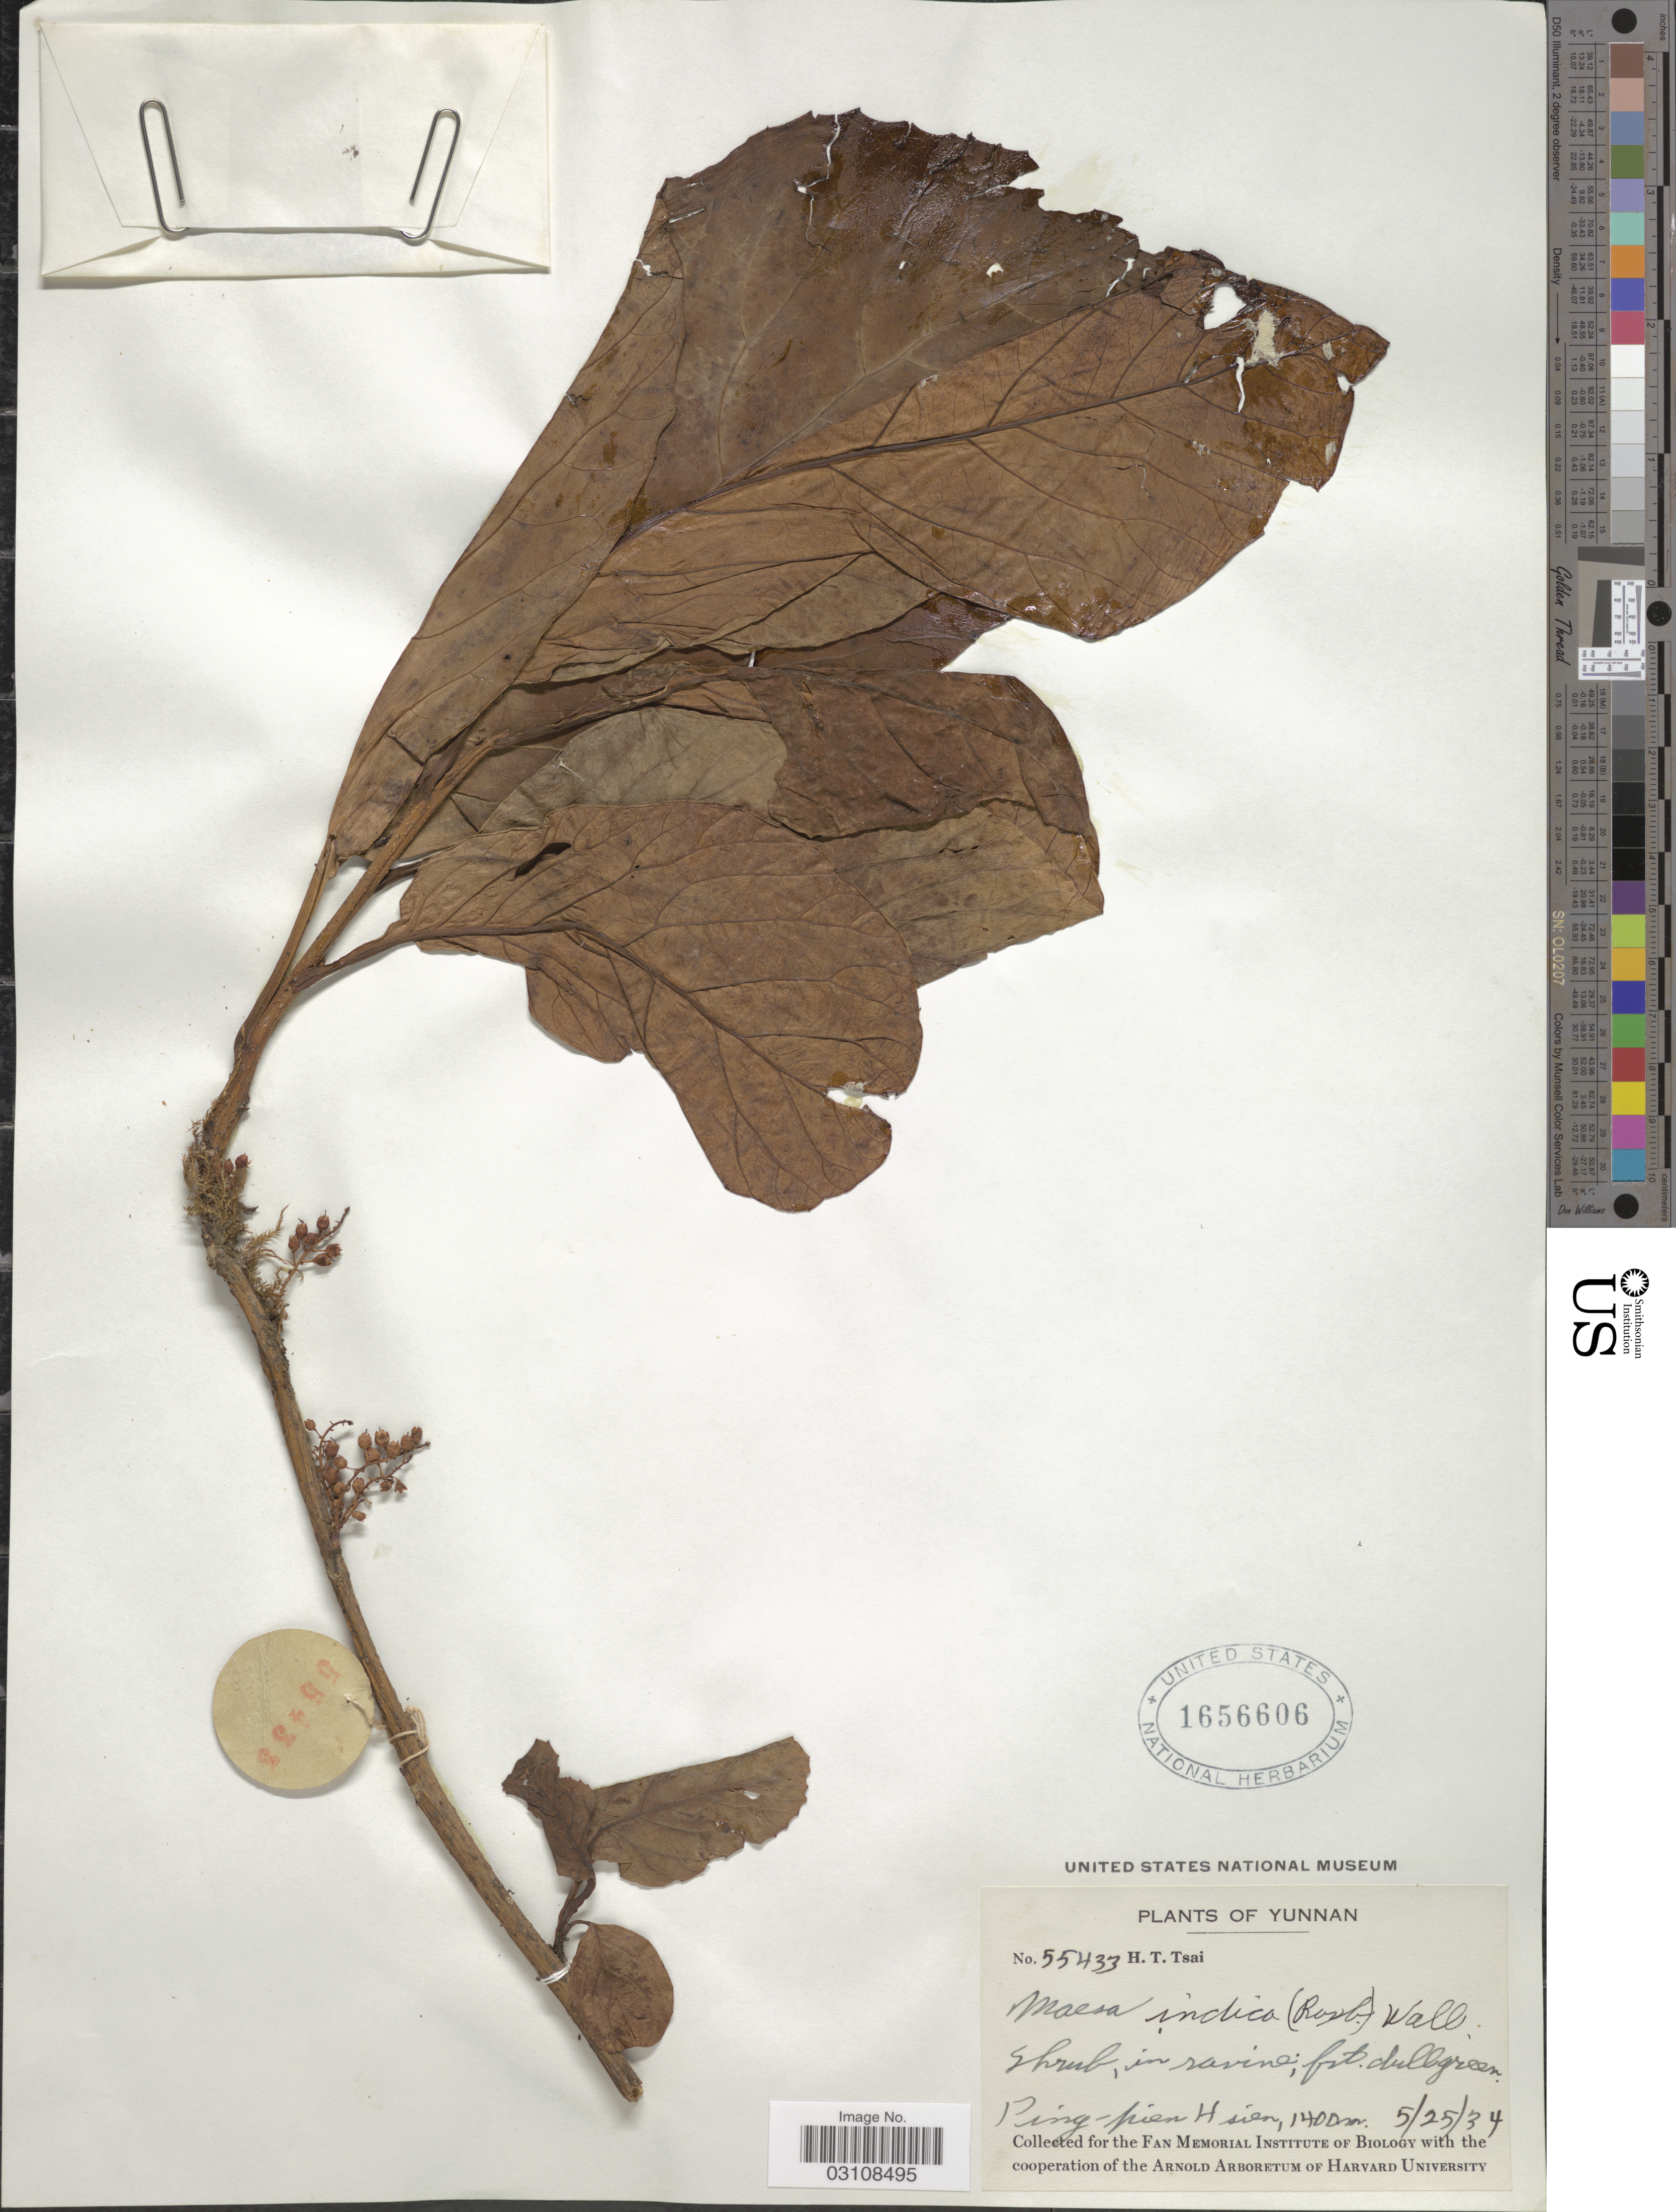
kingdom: Plantae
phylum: Tracheophyta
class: Magnoliopsida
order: Ericales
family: Primulaceae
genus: Maesa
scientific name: Maesa indica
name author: (Roxb.) A. DC.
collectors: H. Tsai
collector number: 55433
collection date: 1934-05-25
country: China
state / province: Yunnan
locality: Ping-pien Hsien.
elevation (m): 1400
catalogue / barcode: US 1656606